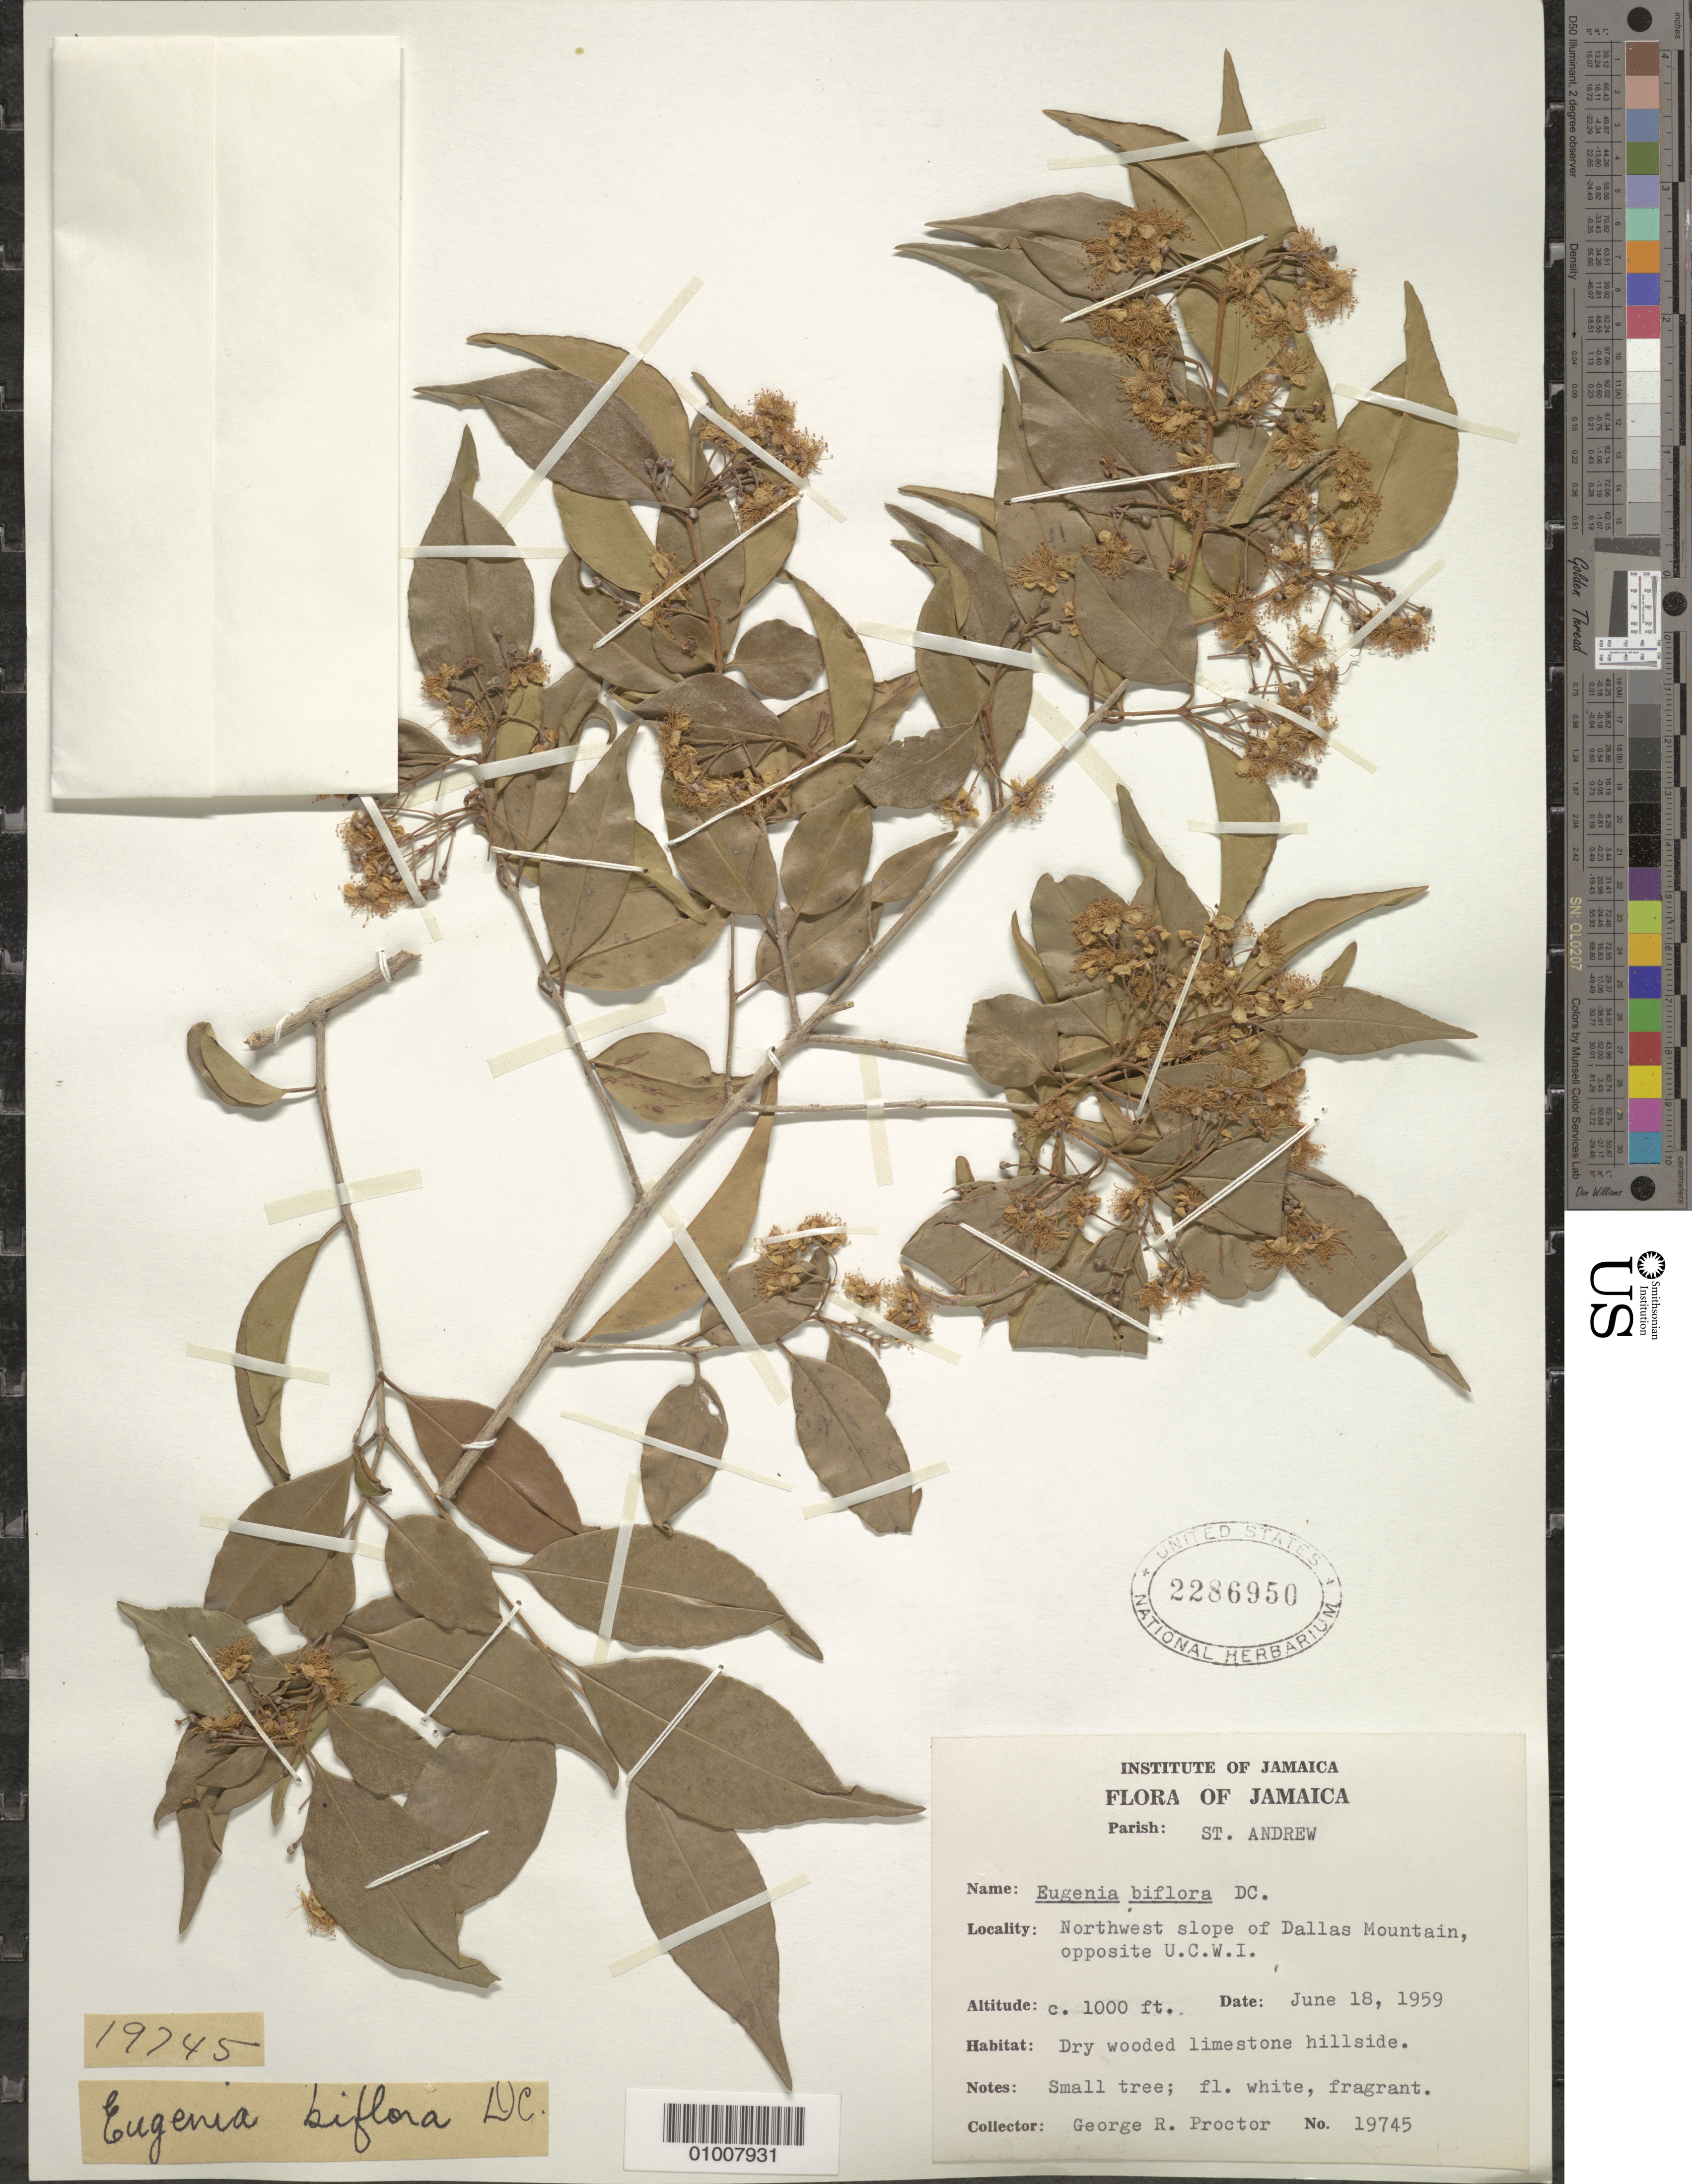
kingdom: Plantae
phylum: Tracheophyta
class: Magnoliopsida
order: Myrtales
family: Myrtaceae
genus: Eugenia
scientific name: Eugenia biflora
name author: (L.) DC.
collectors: G. R. Proctor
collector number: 19745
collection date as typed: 18 Jun 1959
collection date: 1959-06-18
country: Jamaica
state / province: Saint Andrew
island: Jamaica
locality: Northwest slope of Dallas Mountain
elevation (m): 305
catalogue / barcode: US 2286950